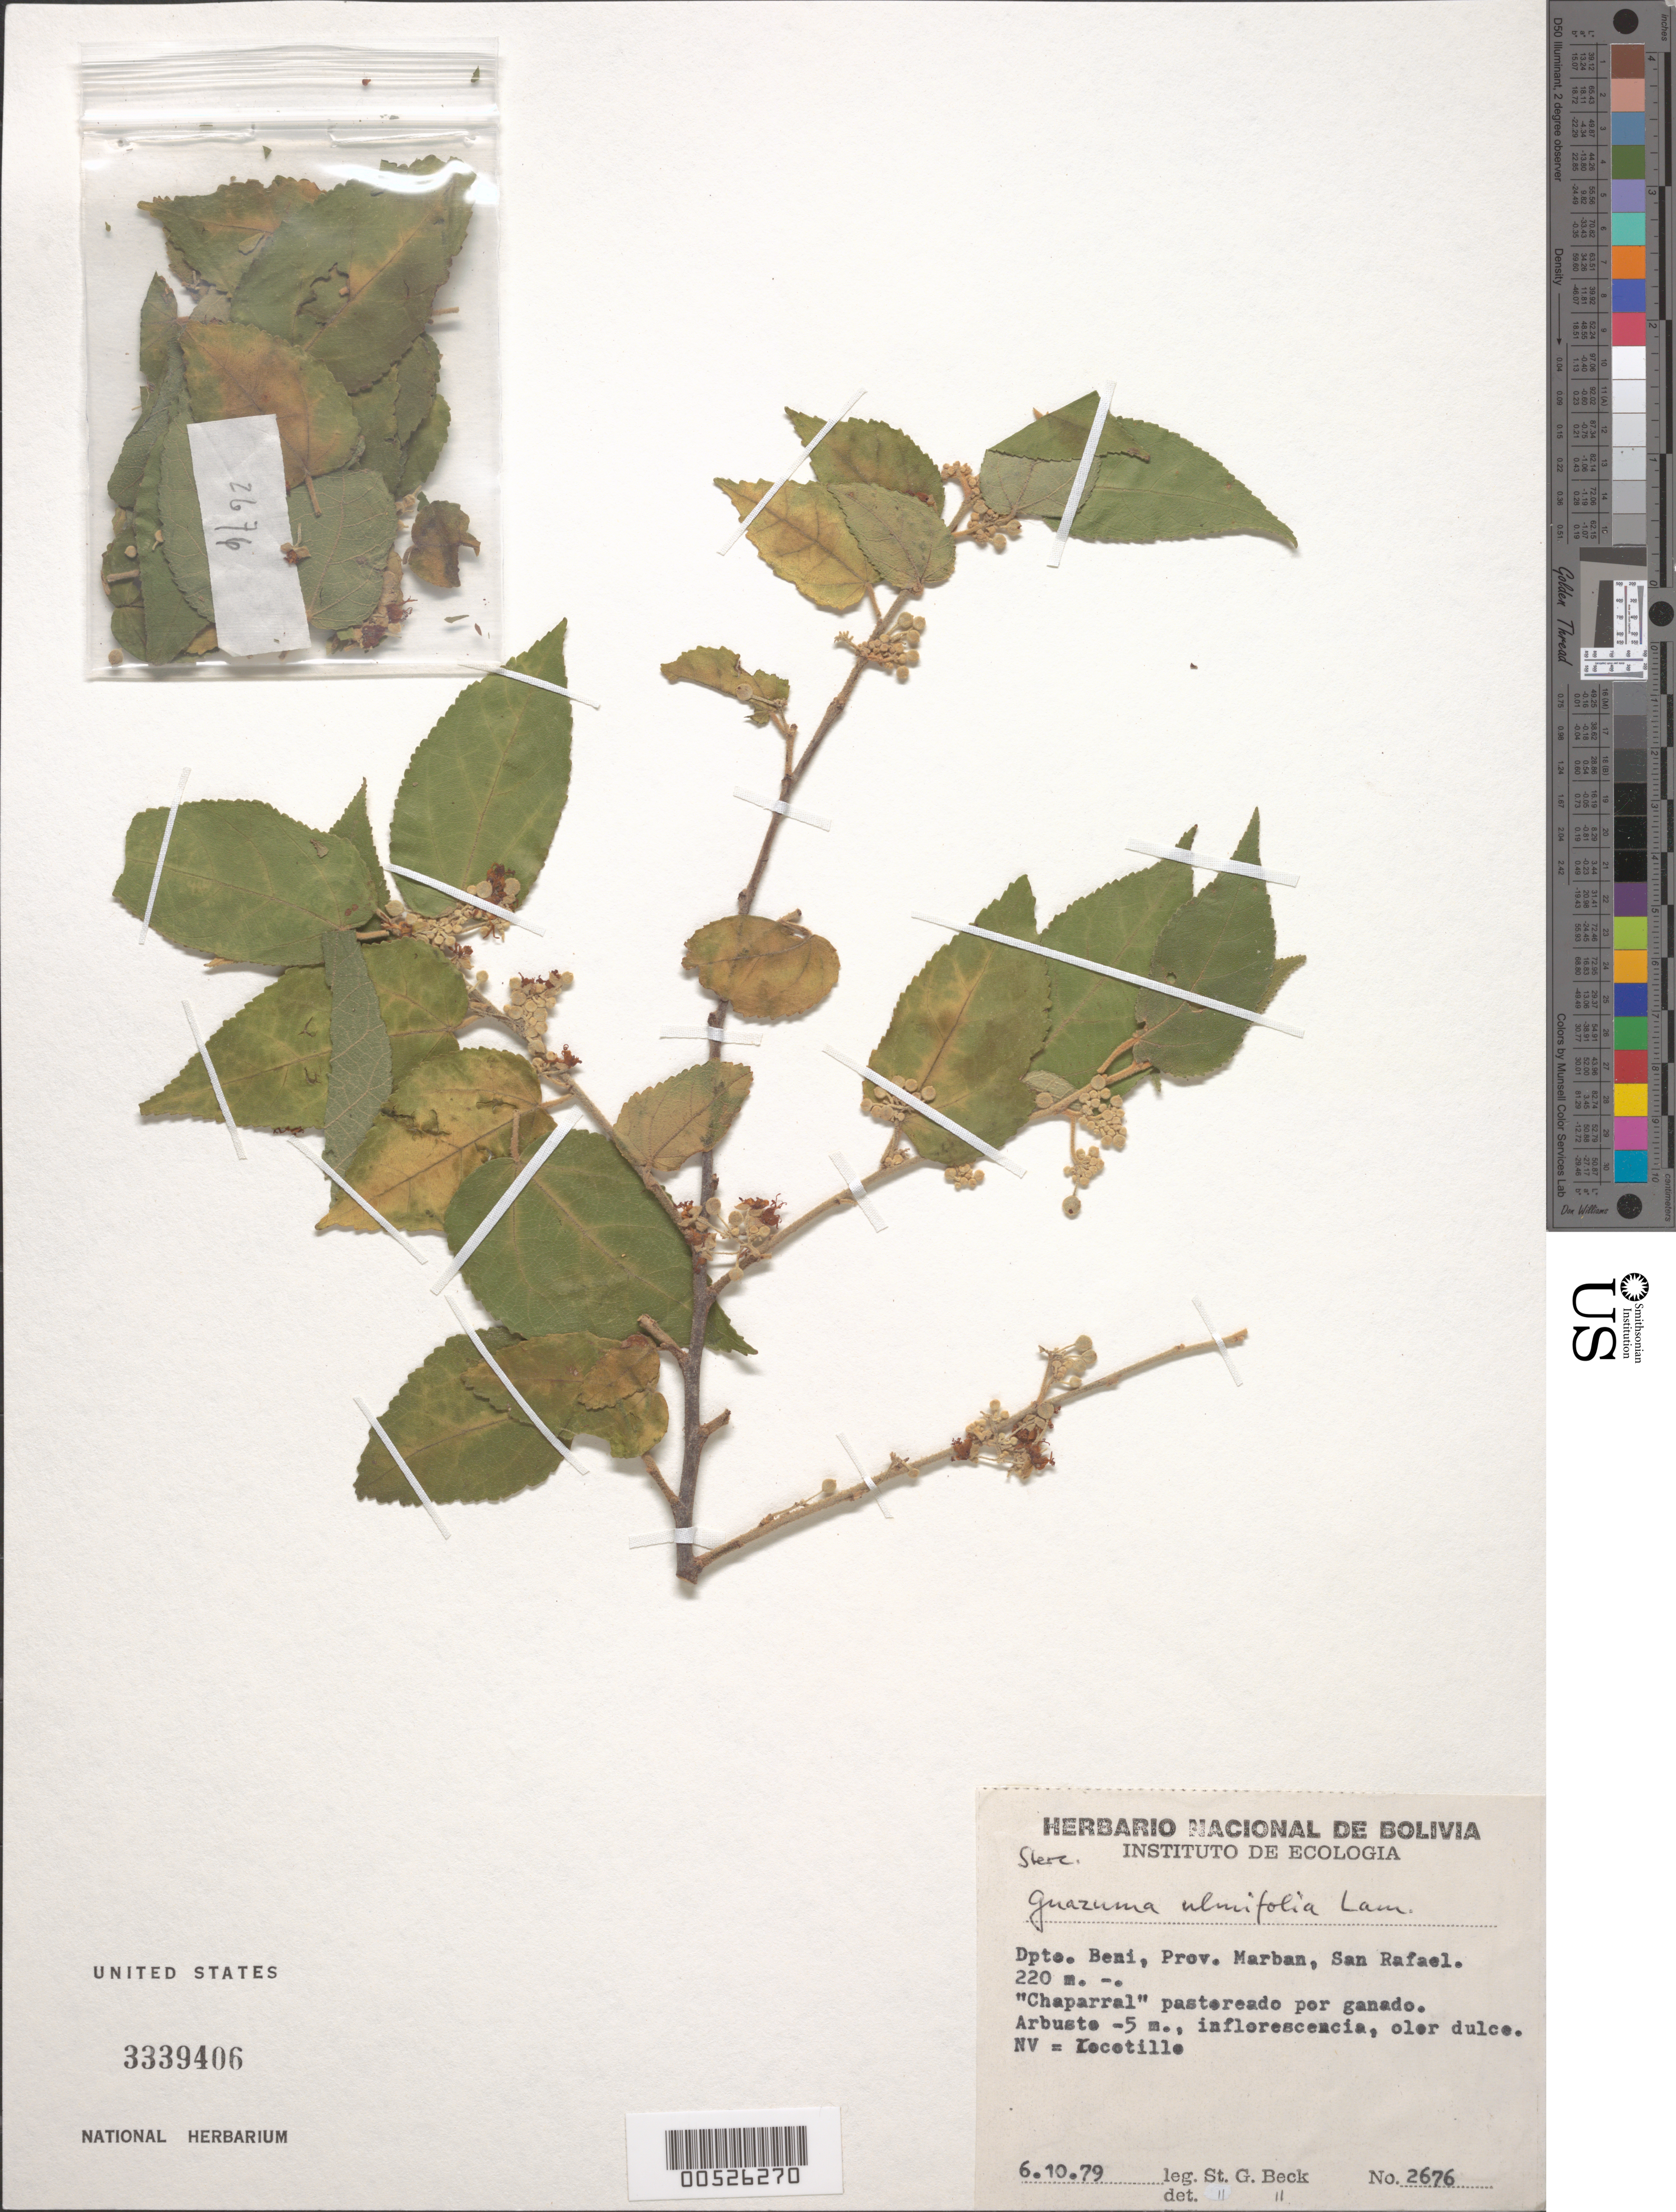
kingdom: Plantae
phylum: Tracheophyta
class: Magnoliopsida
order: Malvales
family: Malvaceae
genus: Guazuma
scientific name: Guazuma ulmifolia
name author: Lam.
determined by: Beck, S. G.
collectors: S. G. Beck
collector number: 2676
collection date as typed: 06 Oct 1979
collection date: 1979-10-06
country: Bolivia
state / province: Beni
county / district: Marbán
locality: San Rafael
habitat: "Chaparral" pastereado por ganado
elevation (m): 220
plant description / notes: Common name: Cocotillo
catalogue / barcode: US 3339406